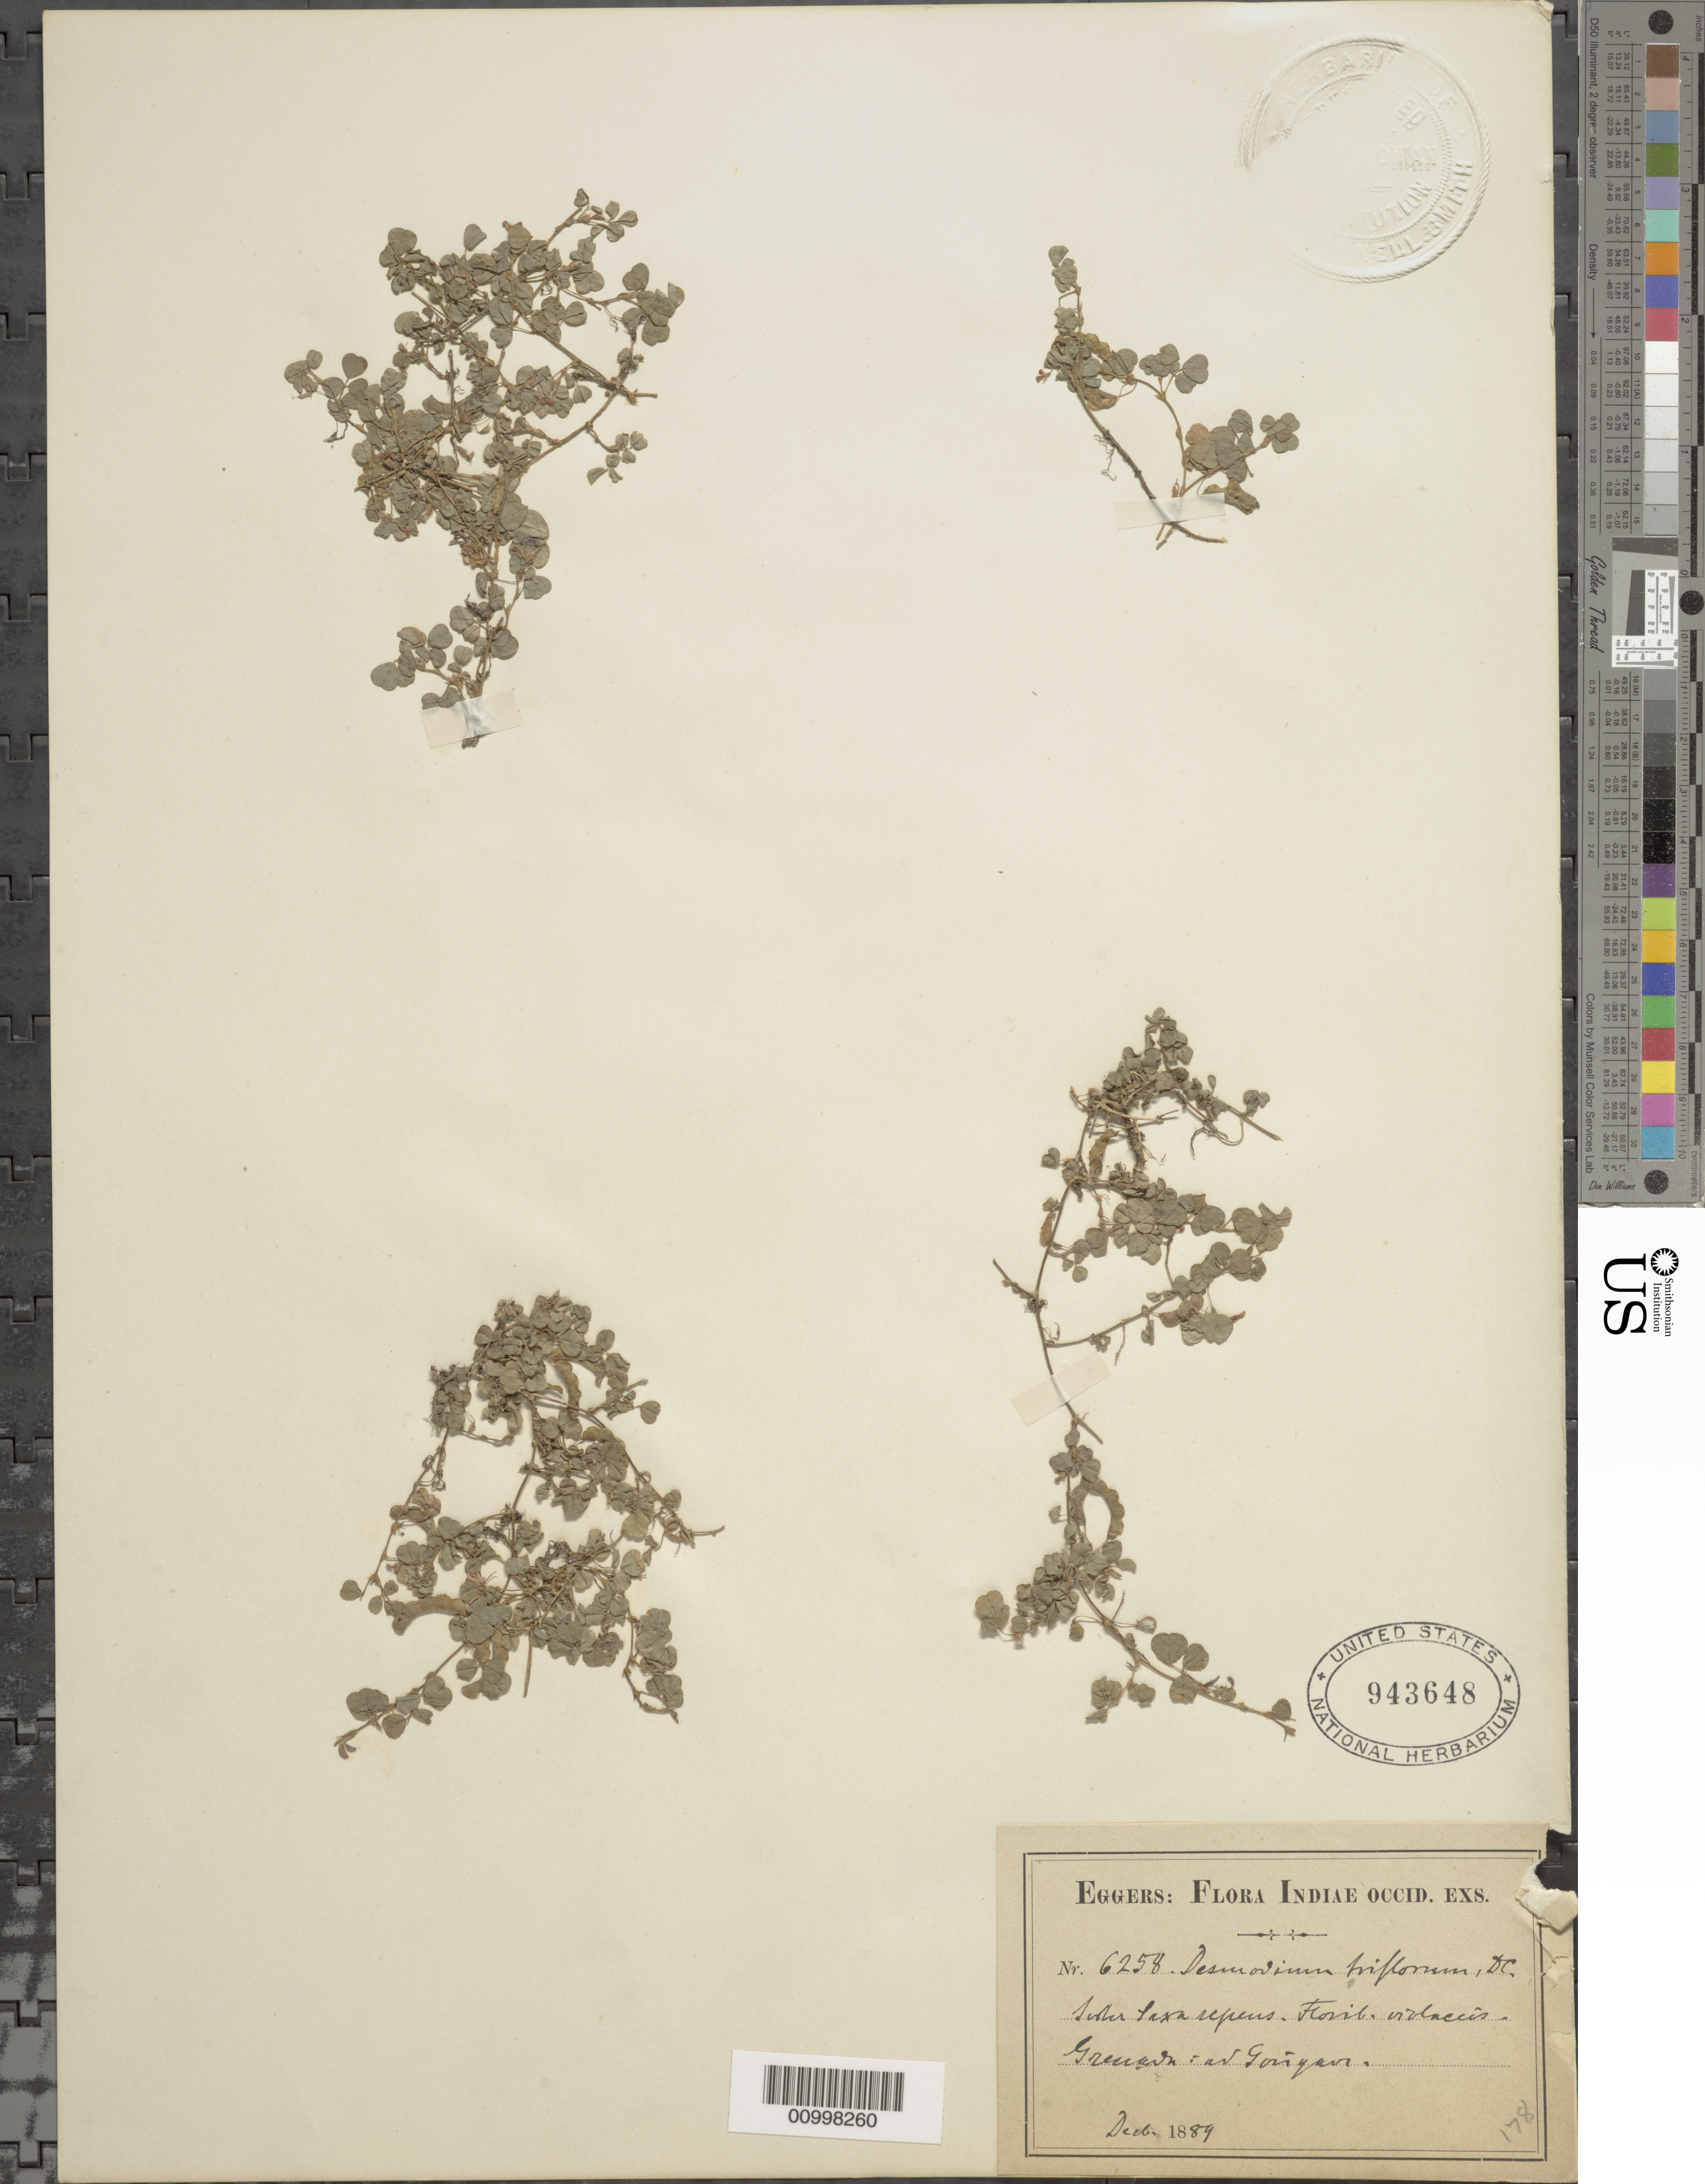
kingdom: Plantae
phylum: Tracheophyta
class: Magnoliopsida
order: Fabales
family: Fabaceae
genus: Grona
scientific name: Grona triflora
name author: (L.) H. Ohashi & K. Ohashi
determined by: Strong, Mark T., (BOT), Smithsonian Institution - National Museum of Natural History (UNITED STATES)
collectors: H. F. A. von Eggers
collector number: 6258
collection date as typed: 01 Dec 1889 to 31 Dec 1889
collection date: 1889-12-01/1889-12-31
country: Grenada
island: Grenada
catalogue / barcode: US 943648